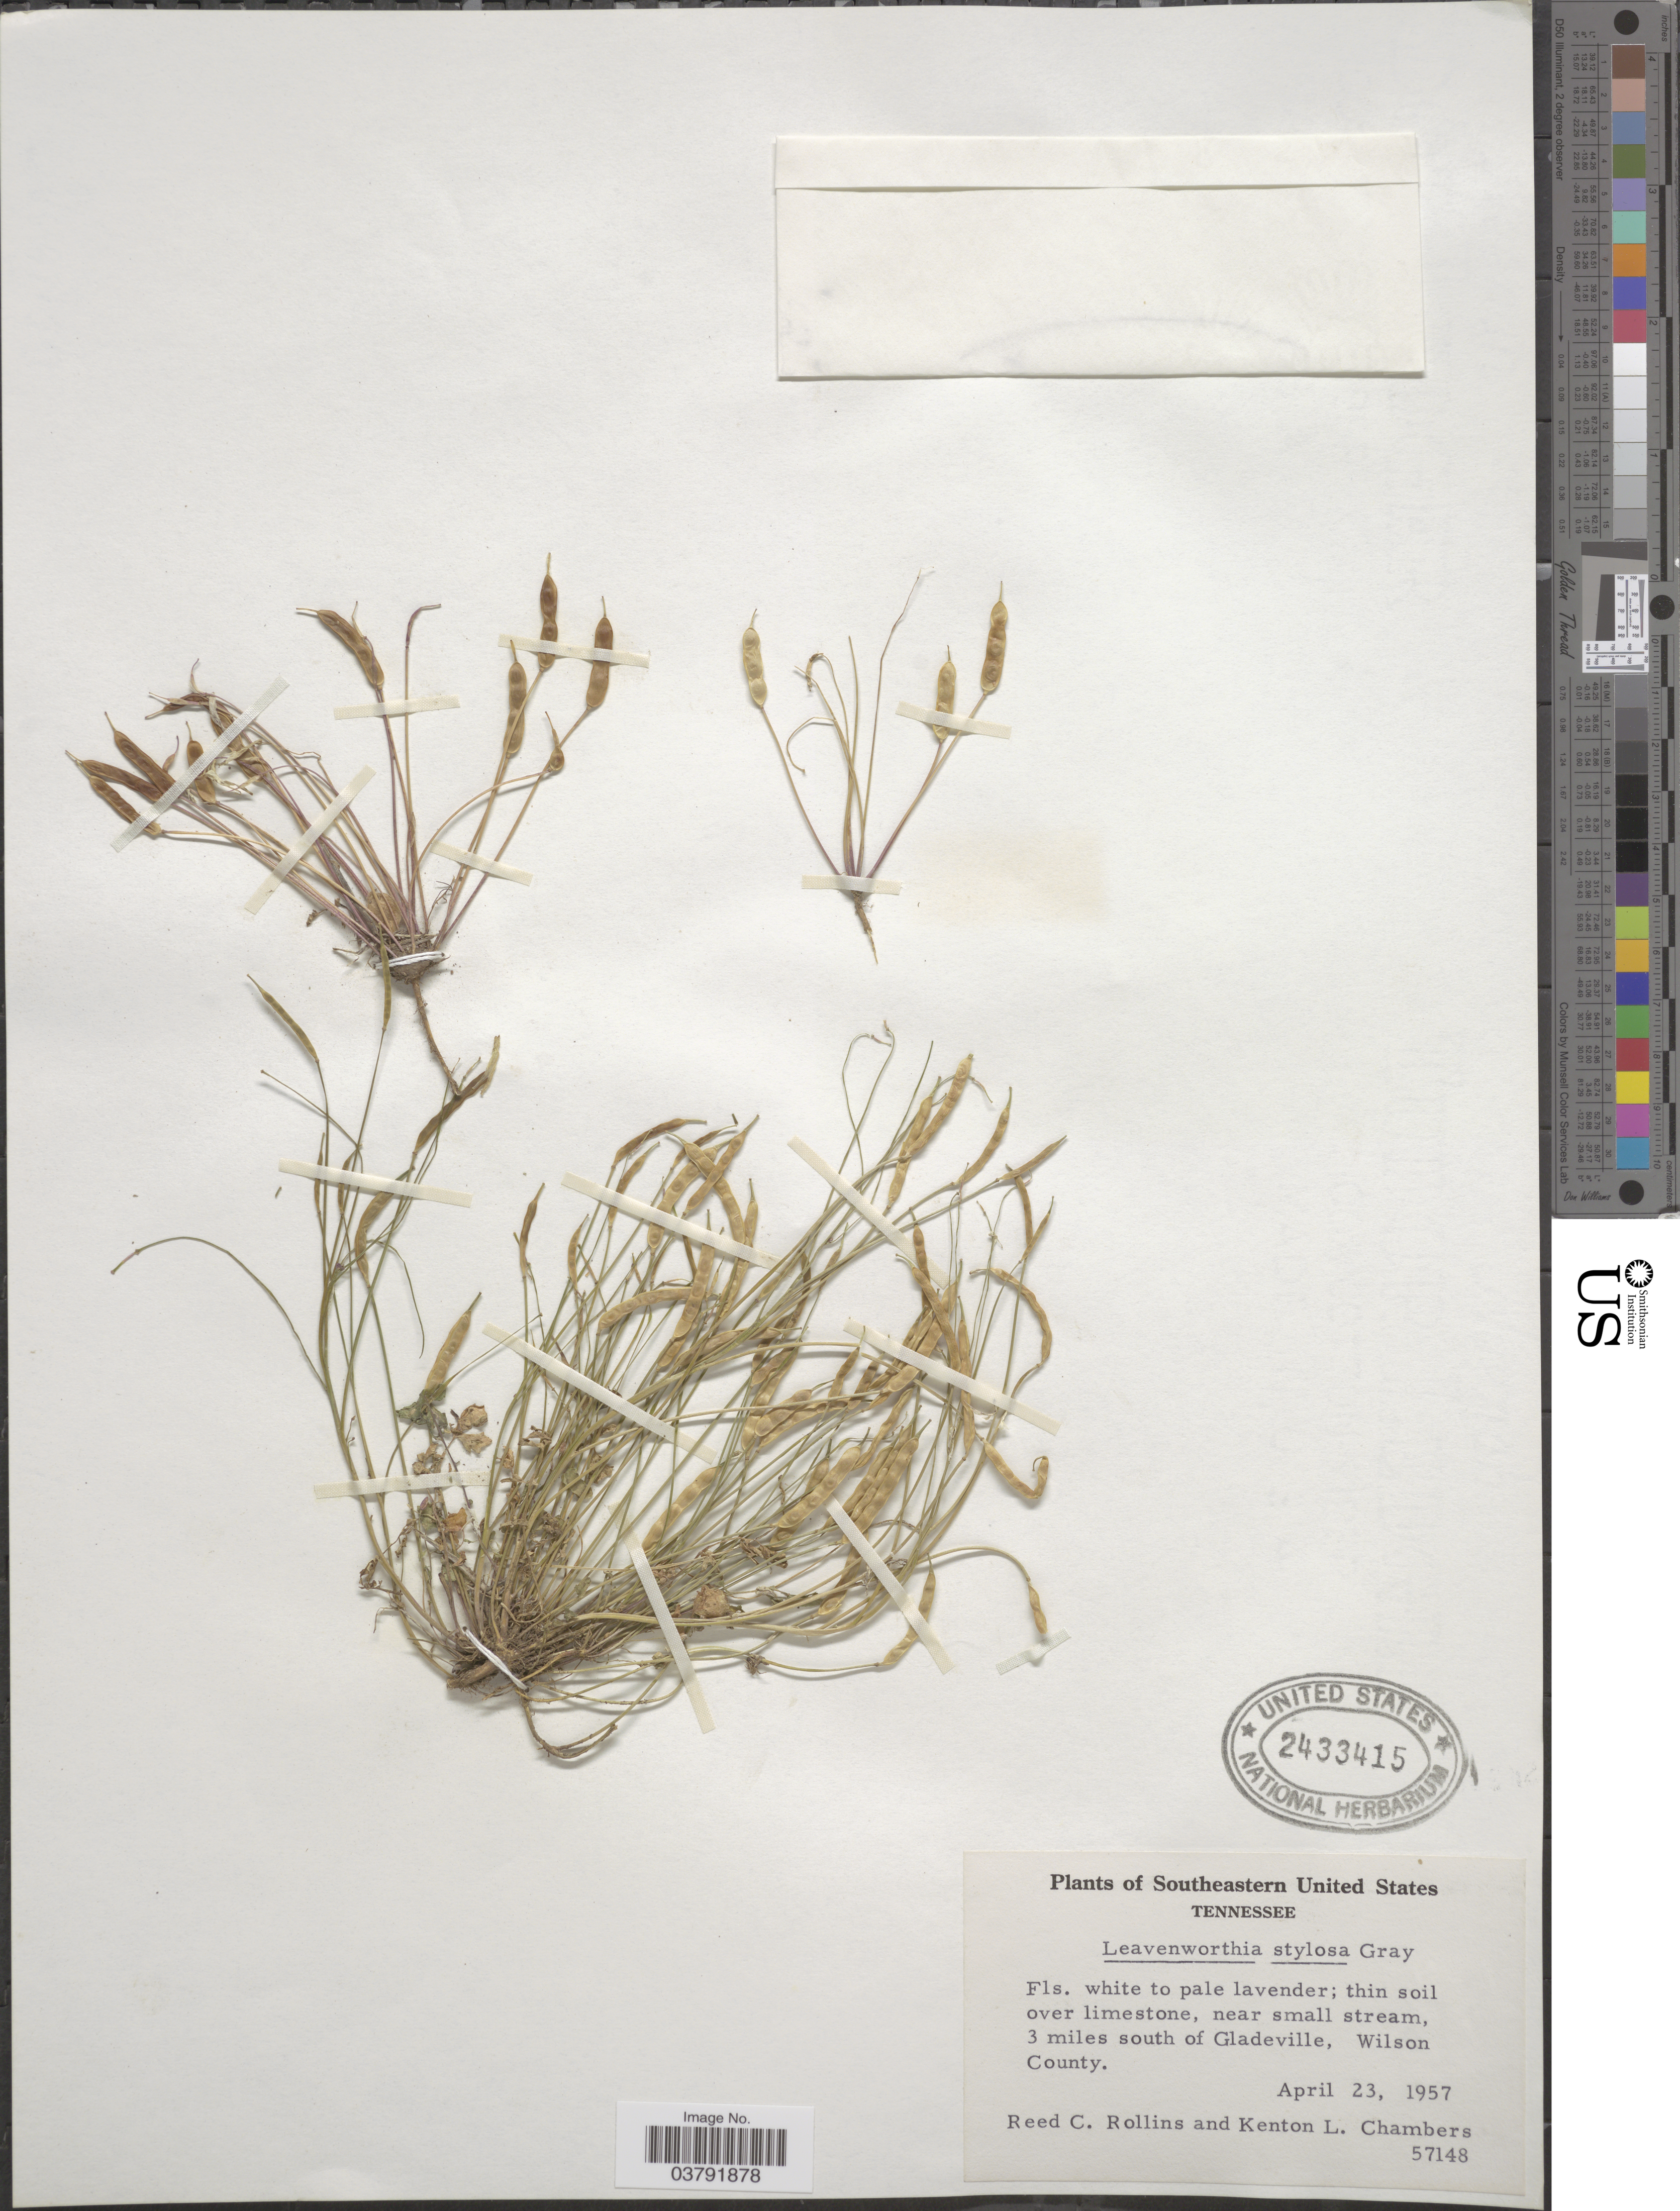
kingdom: Plantae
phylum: Tracheophyta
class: Magnoliopsida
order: Brassicales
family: Brassicaceae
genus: Leavenworthia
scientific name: Leavenworthia stylosa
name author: A. Gray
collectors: R. C. Rollins & K. L. Chambers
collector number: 57148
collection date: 1957-04-23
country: United States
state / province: Tennessee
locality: Southeastern United States. 3 miles south of Gladeville, Wilson County.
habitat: thin soil over limestone, near small stream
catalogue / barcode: US 2433415